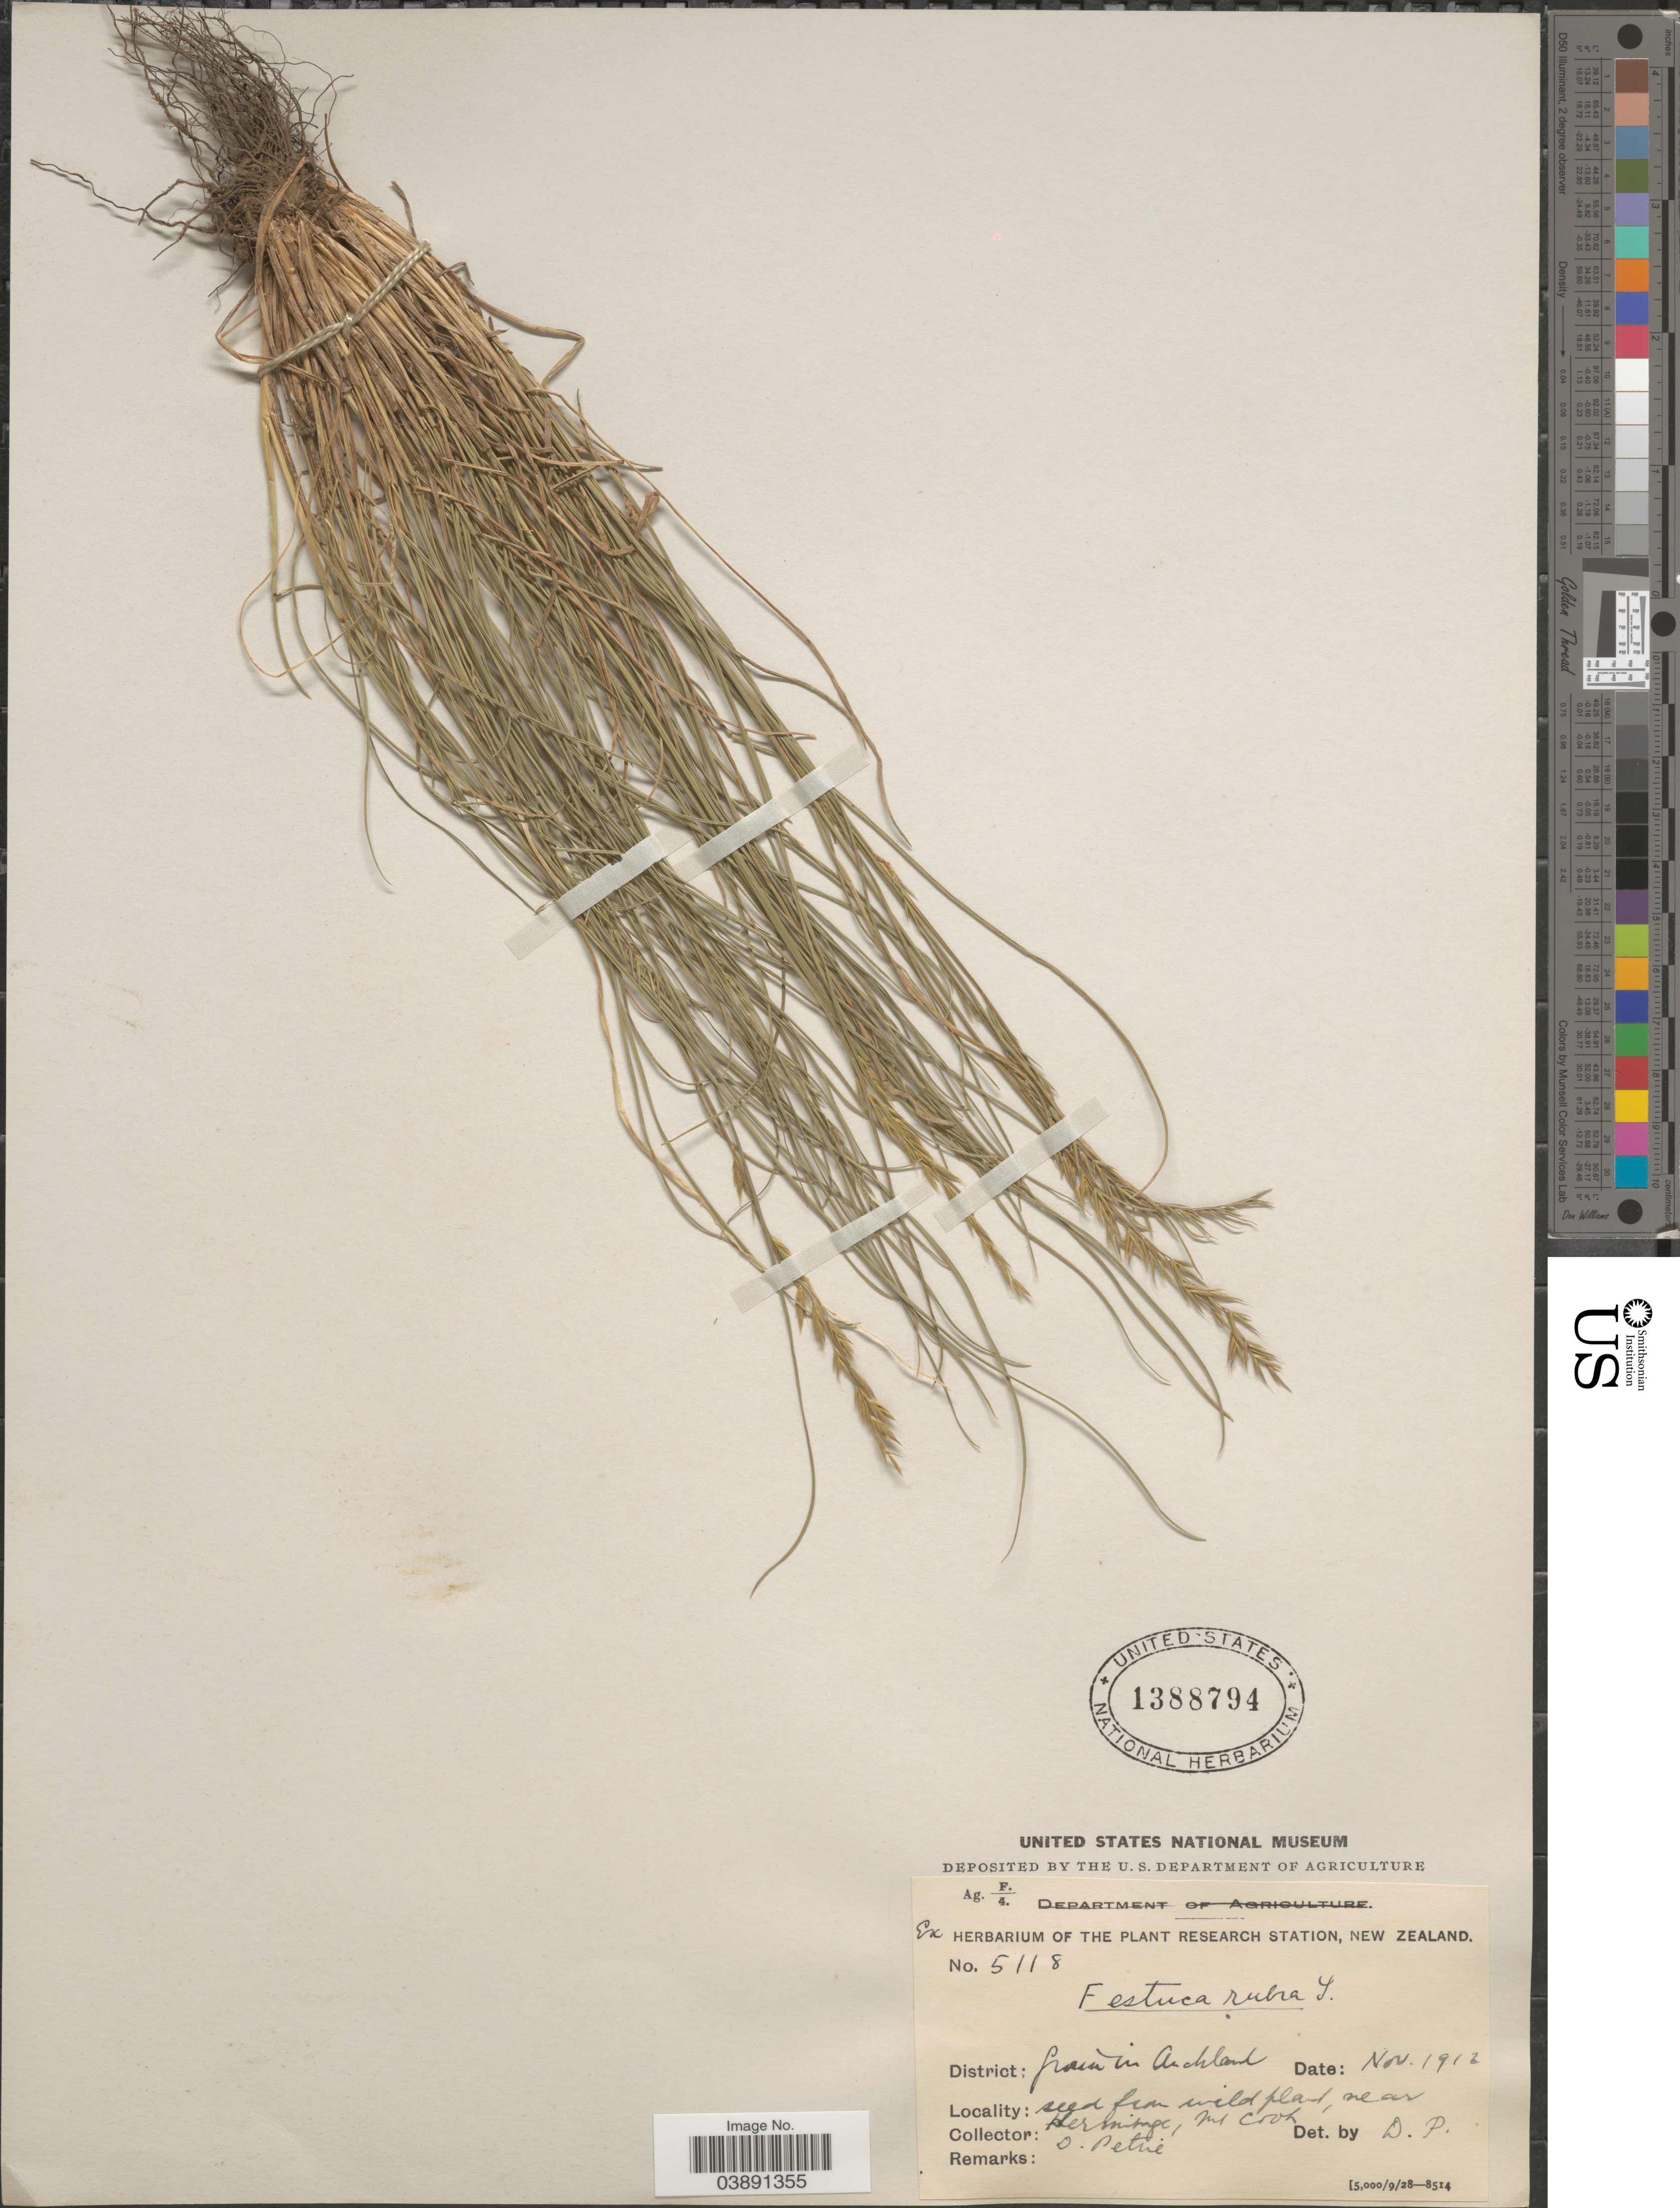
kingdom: Plantae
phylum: Tracheophyta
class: Liliopsida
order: Poales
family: Poaceae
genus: Festuca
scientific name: Festuca rubra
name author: L.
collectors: D. Petrie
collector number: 5118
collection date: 1912-11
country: New Zealand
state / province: Auckland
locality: Near Hermitage, Mt. Cook. [unsure placement]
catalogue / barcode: US 1388794